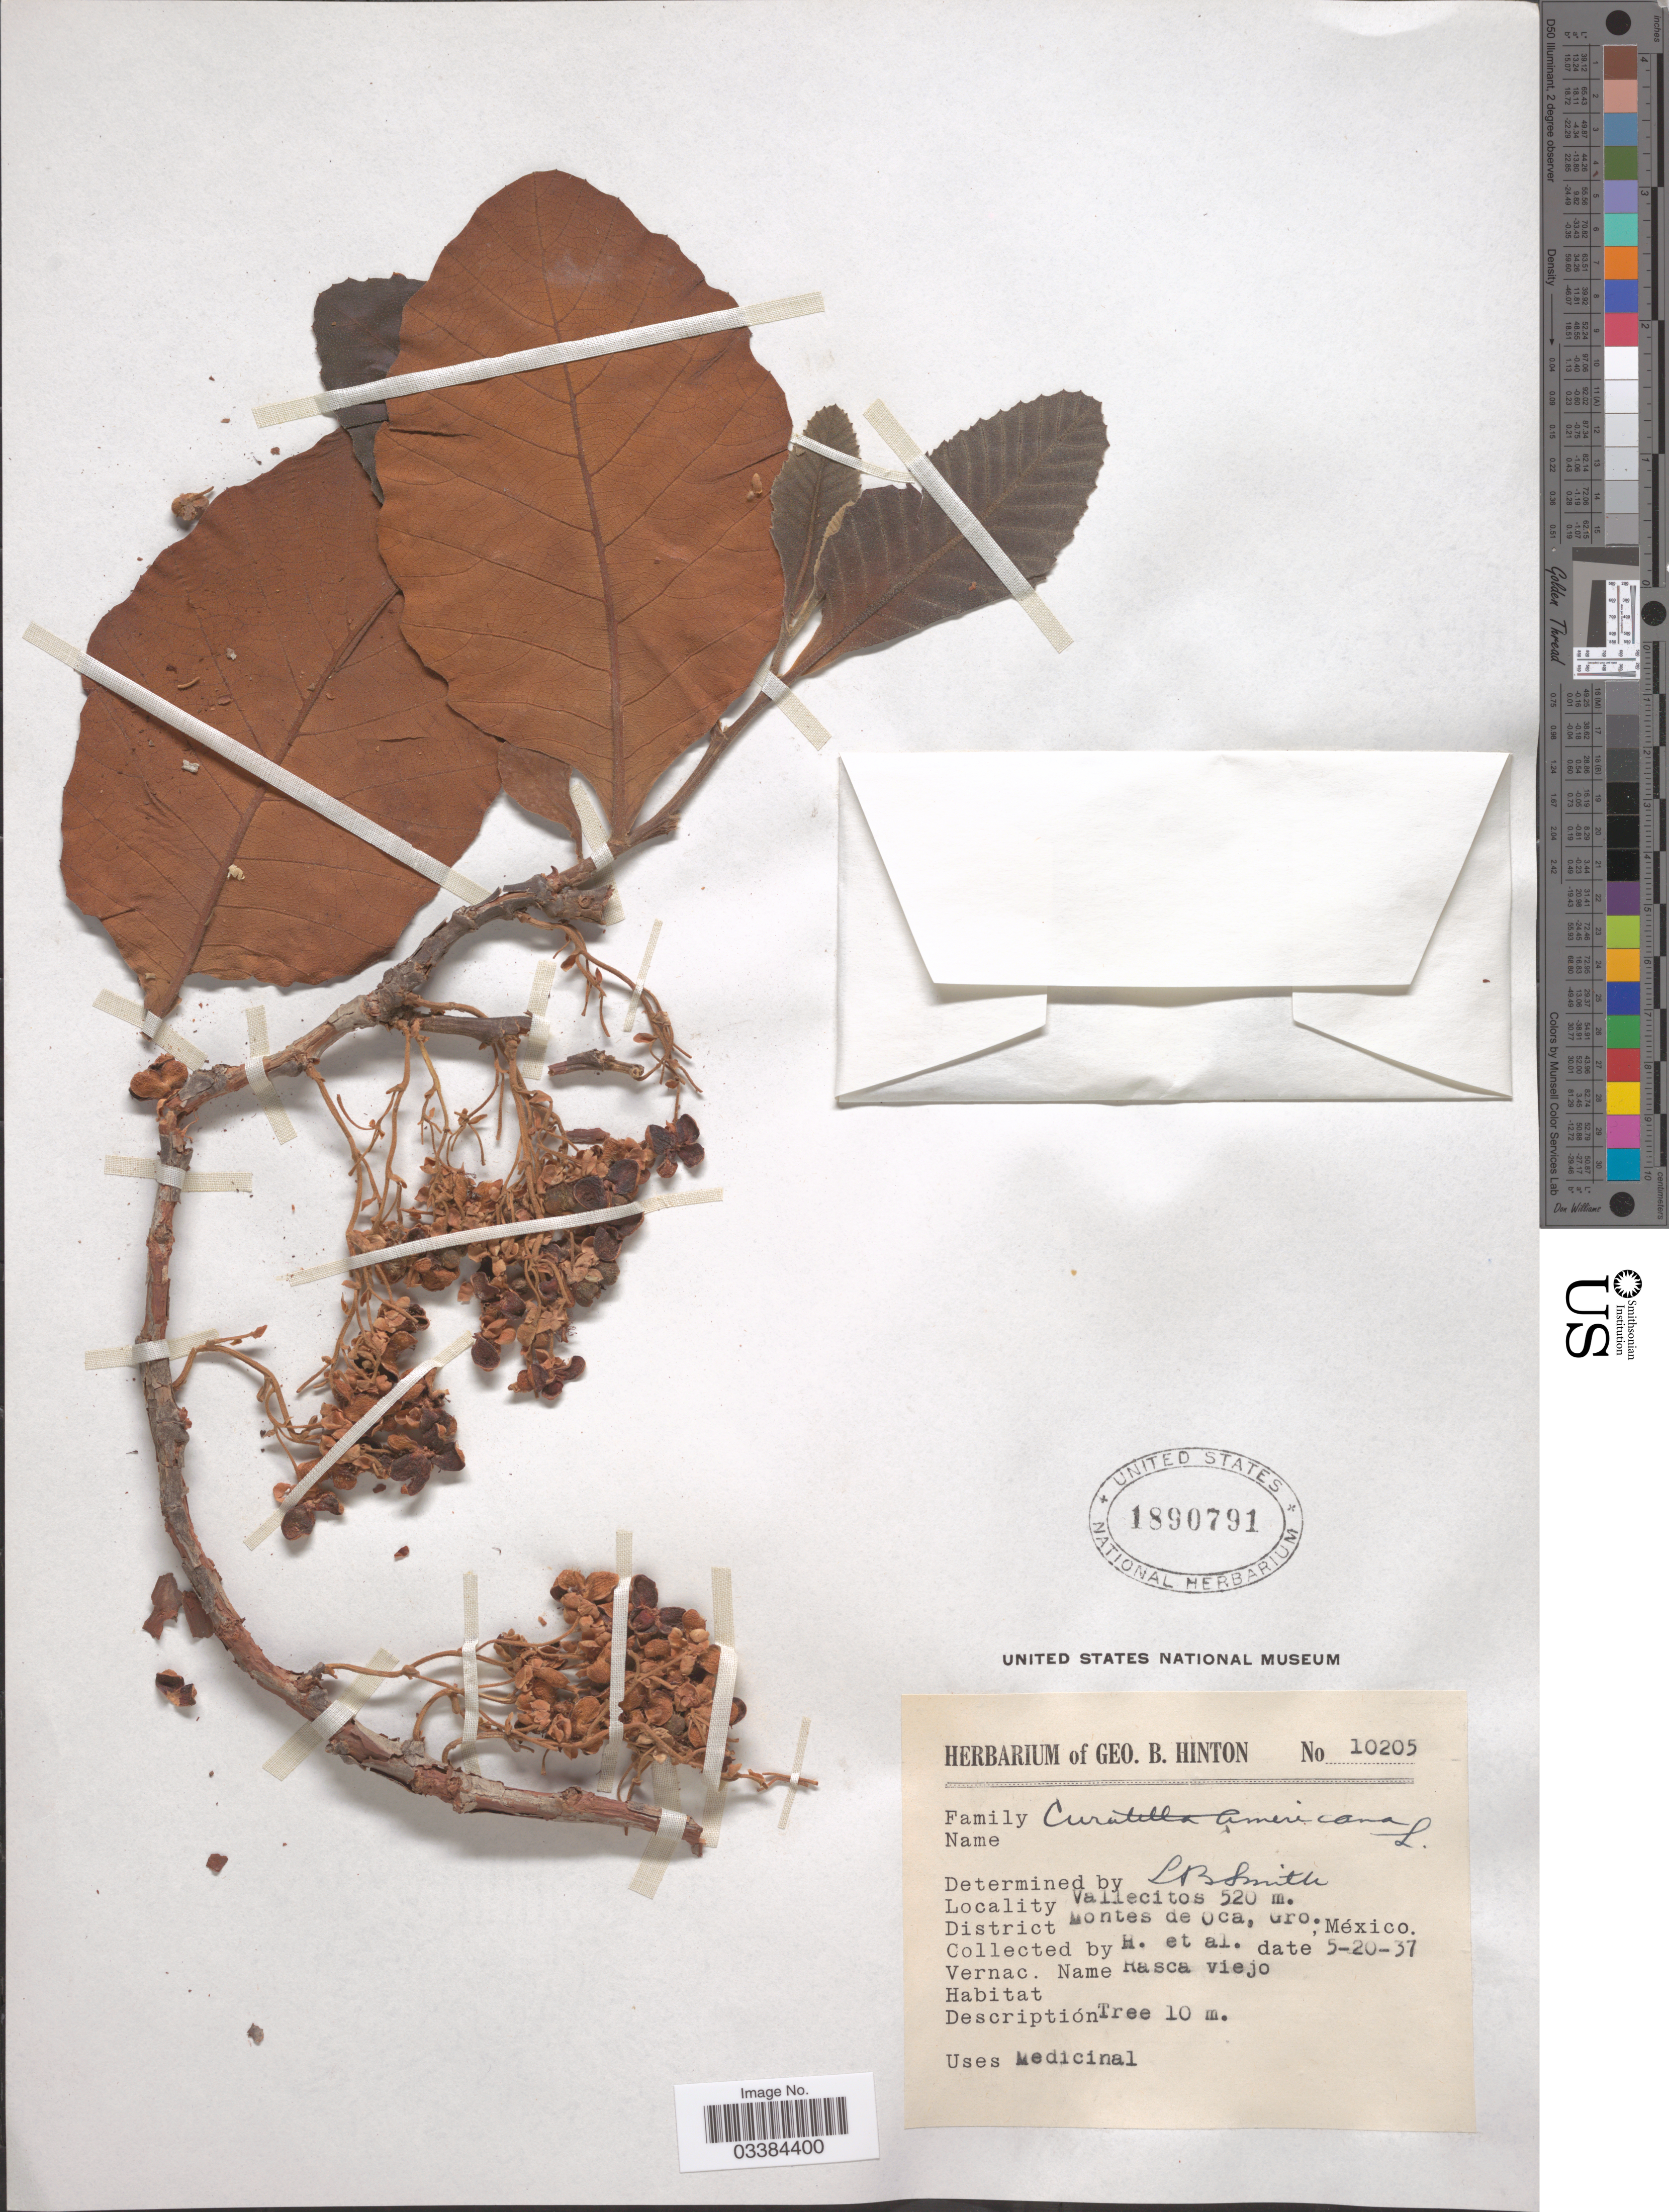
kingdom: Plantae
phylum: Tracheophyta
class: Magnoliopsida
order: Dilleniales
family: Dilleniaceae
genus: Curatella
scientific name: Curatella americana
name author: L.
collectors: G. B. Hinton & et al.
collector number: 10205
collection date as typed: Transcribed d/m/y: 20/5/37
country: Mexico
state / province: Guerrero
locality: Vallecitos, District Montes de Oca.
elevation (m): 520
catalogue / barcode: US 1890791